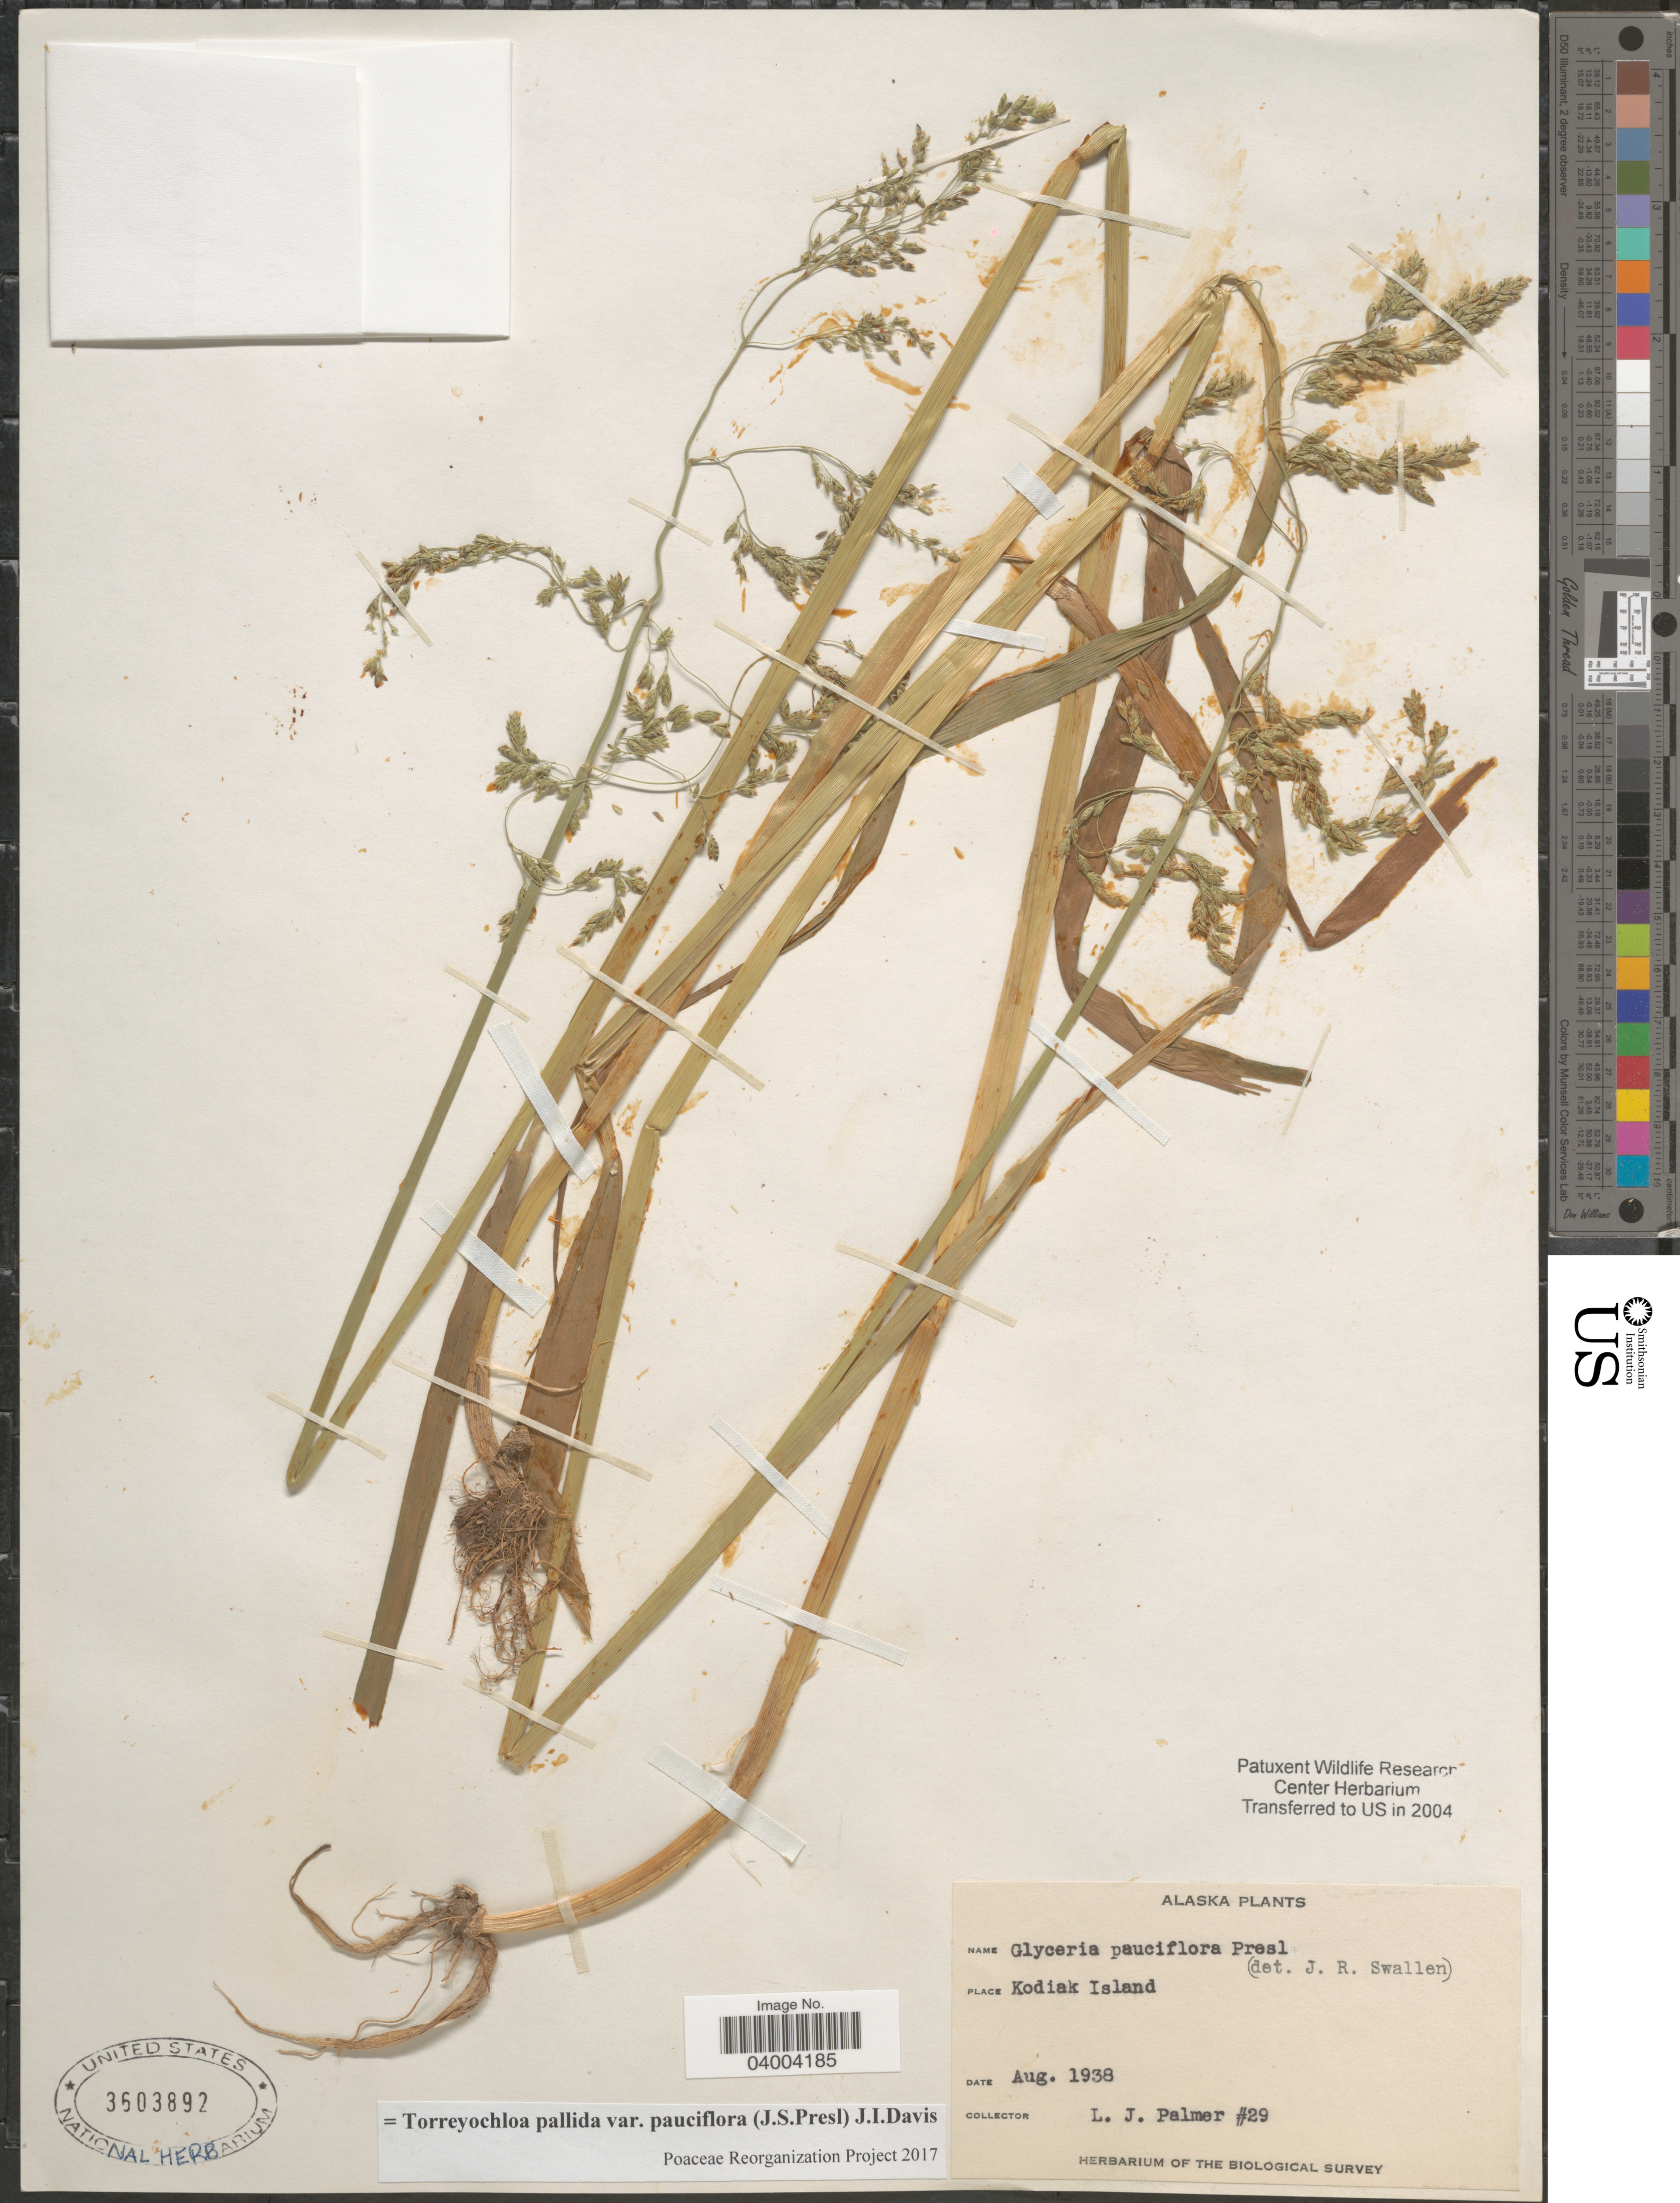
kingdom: Plantae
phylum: Tracheophyta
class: Liliopsida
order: Poales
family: Poaceae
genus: Torreyochloa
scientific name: Torreyochloa pallida var. pauciflora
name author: (J. Presl) J.I. Davis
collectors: L. J. Palmer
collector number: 29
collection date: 1938-08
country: United States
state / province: Alaska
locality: Kodiak Island.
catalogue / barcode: US 3603892